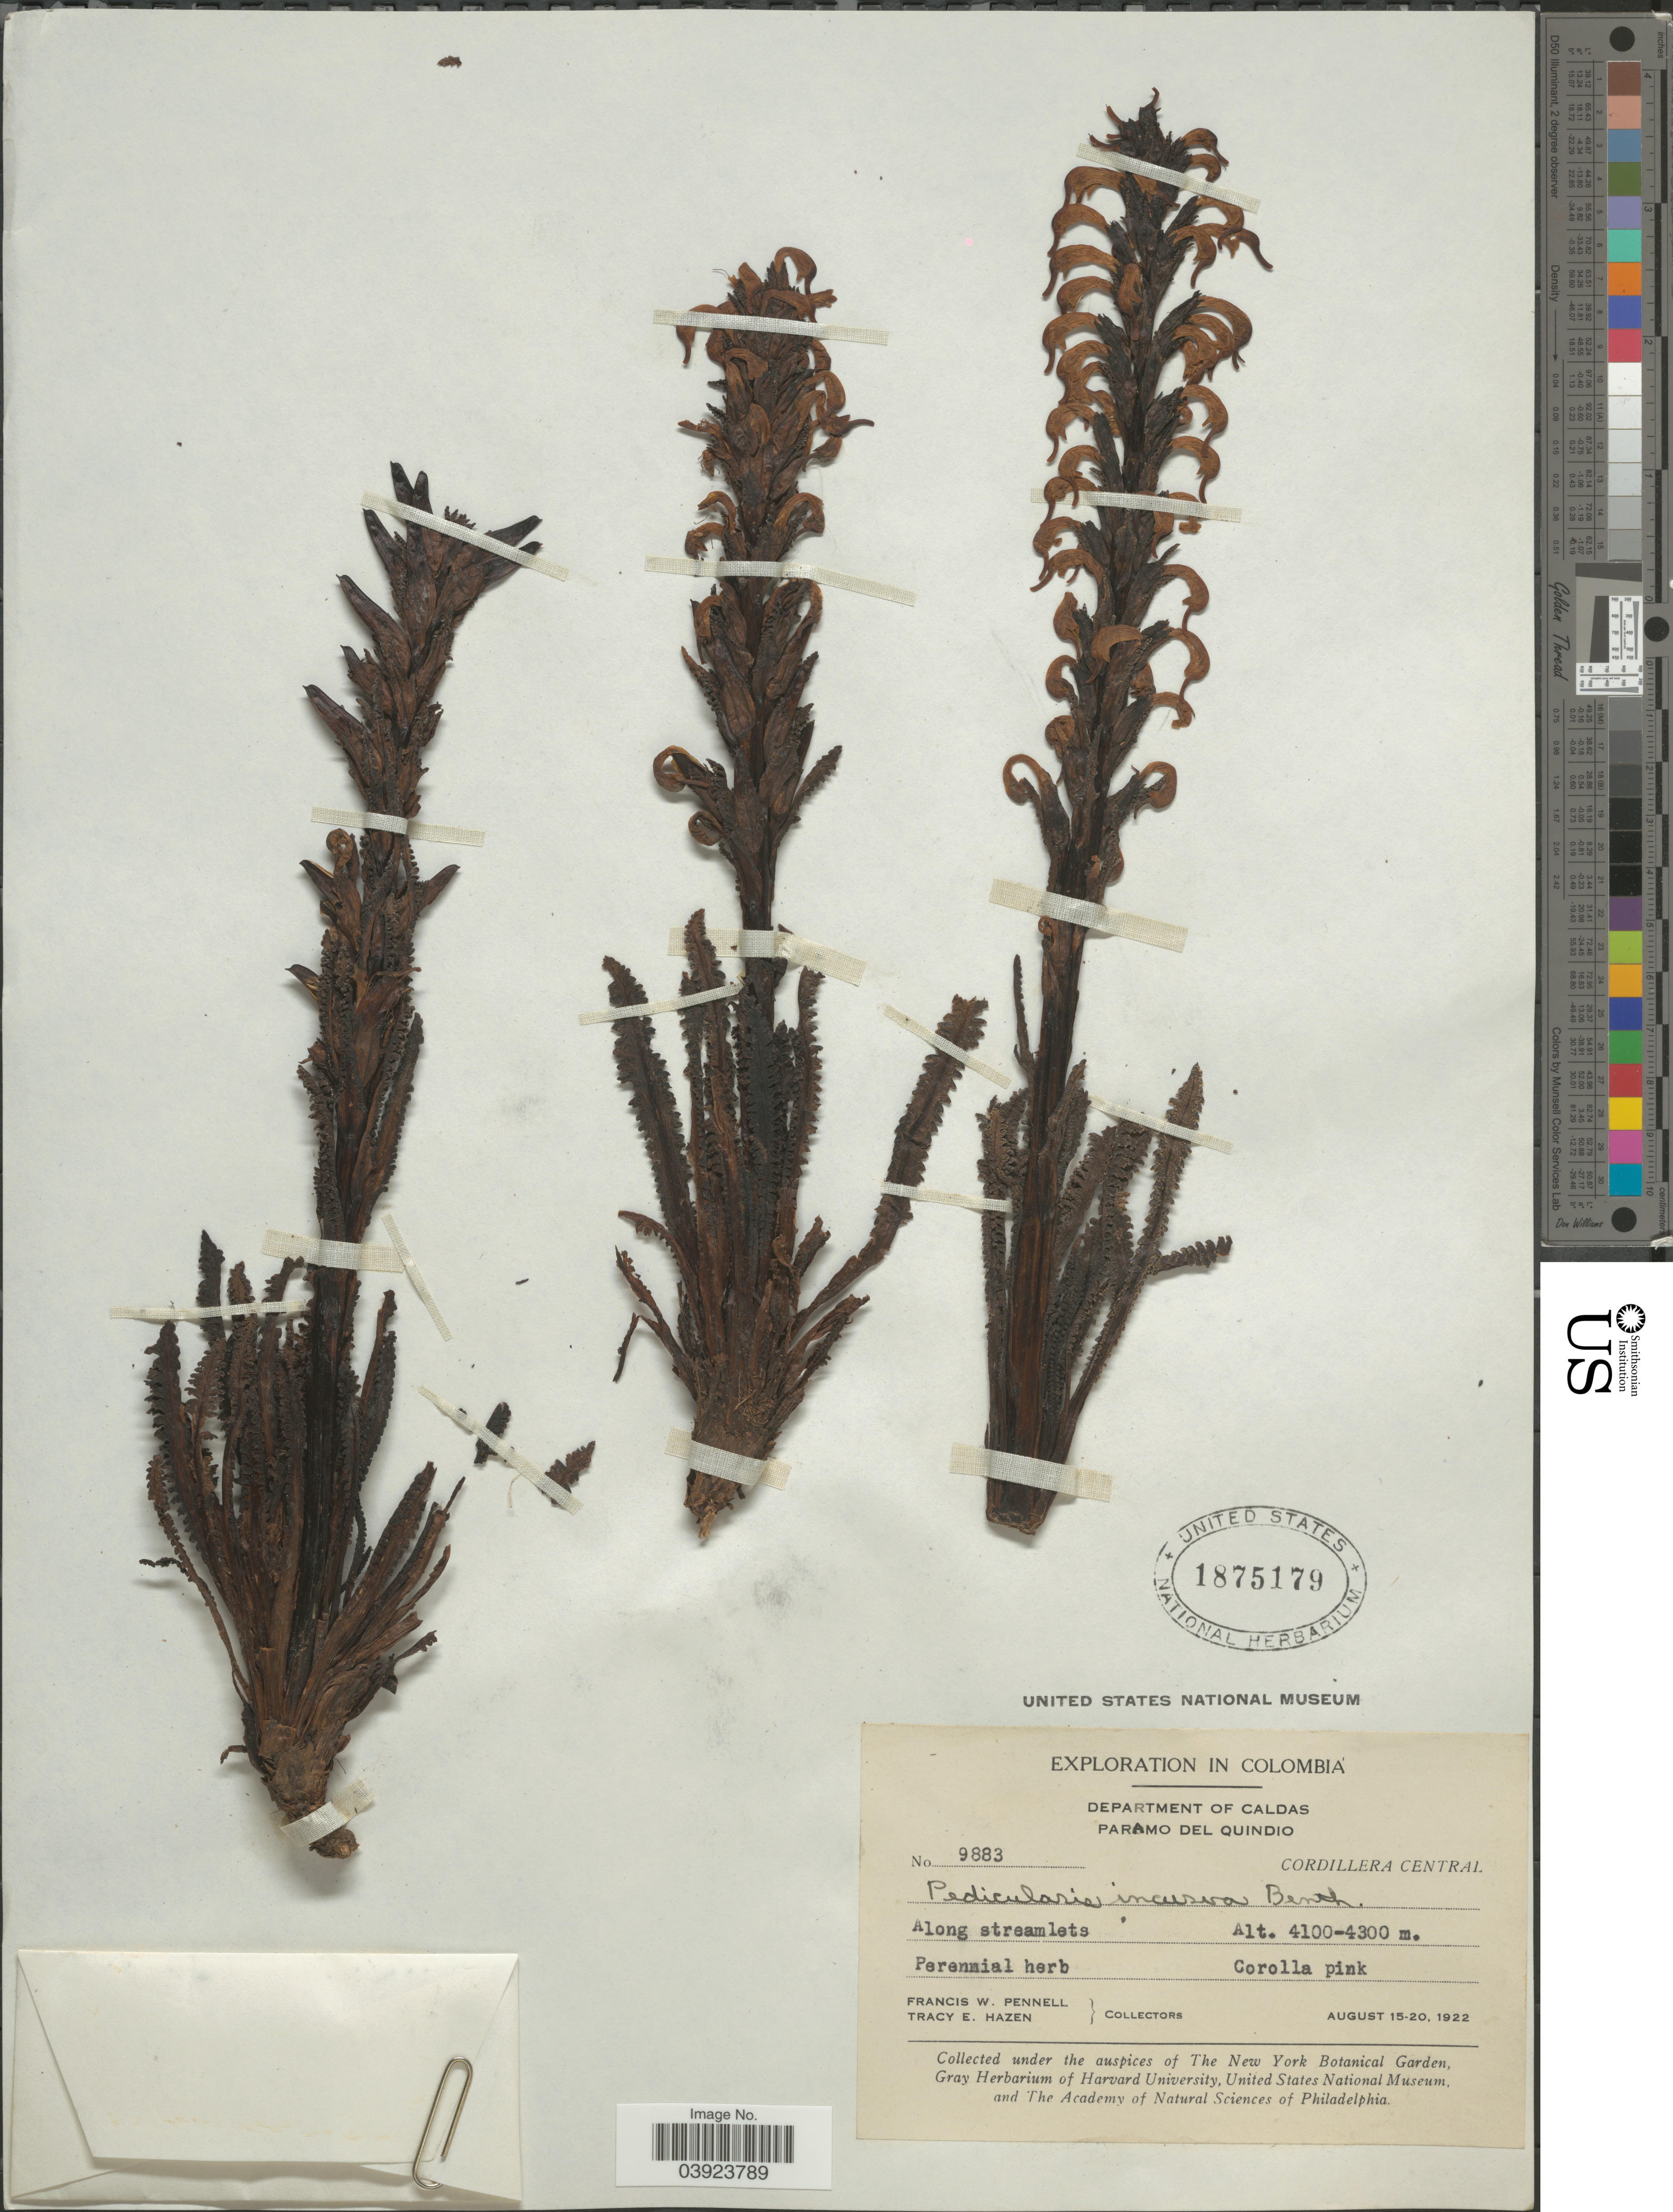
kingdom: Plantae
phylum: Tracheophyta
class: Magnoliopsida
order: Lamiales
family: Orobanchaceae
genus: Pedicularis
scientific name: Pedicularis incurva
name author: Benth.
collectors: F. W. Pennell & T. E. Hazen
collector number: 9883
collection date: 1922-08-15/1922-08-20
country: Colombia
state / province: Caldas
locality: Department of Caldas. Paramo del Quindio. Cordillera Central. Along streamlets.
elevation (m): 4100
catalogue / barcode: US 1875179